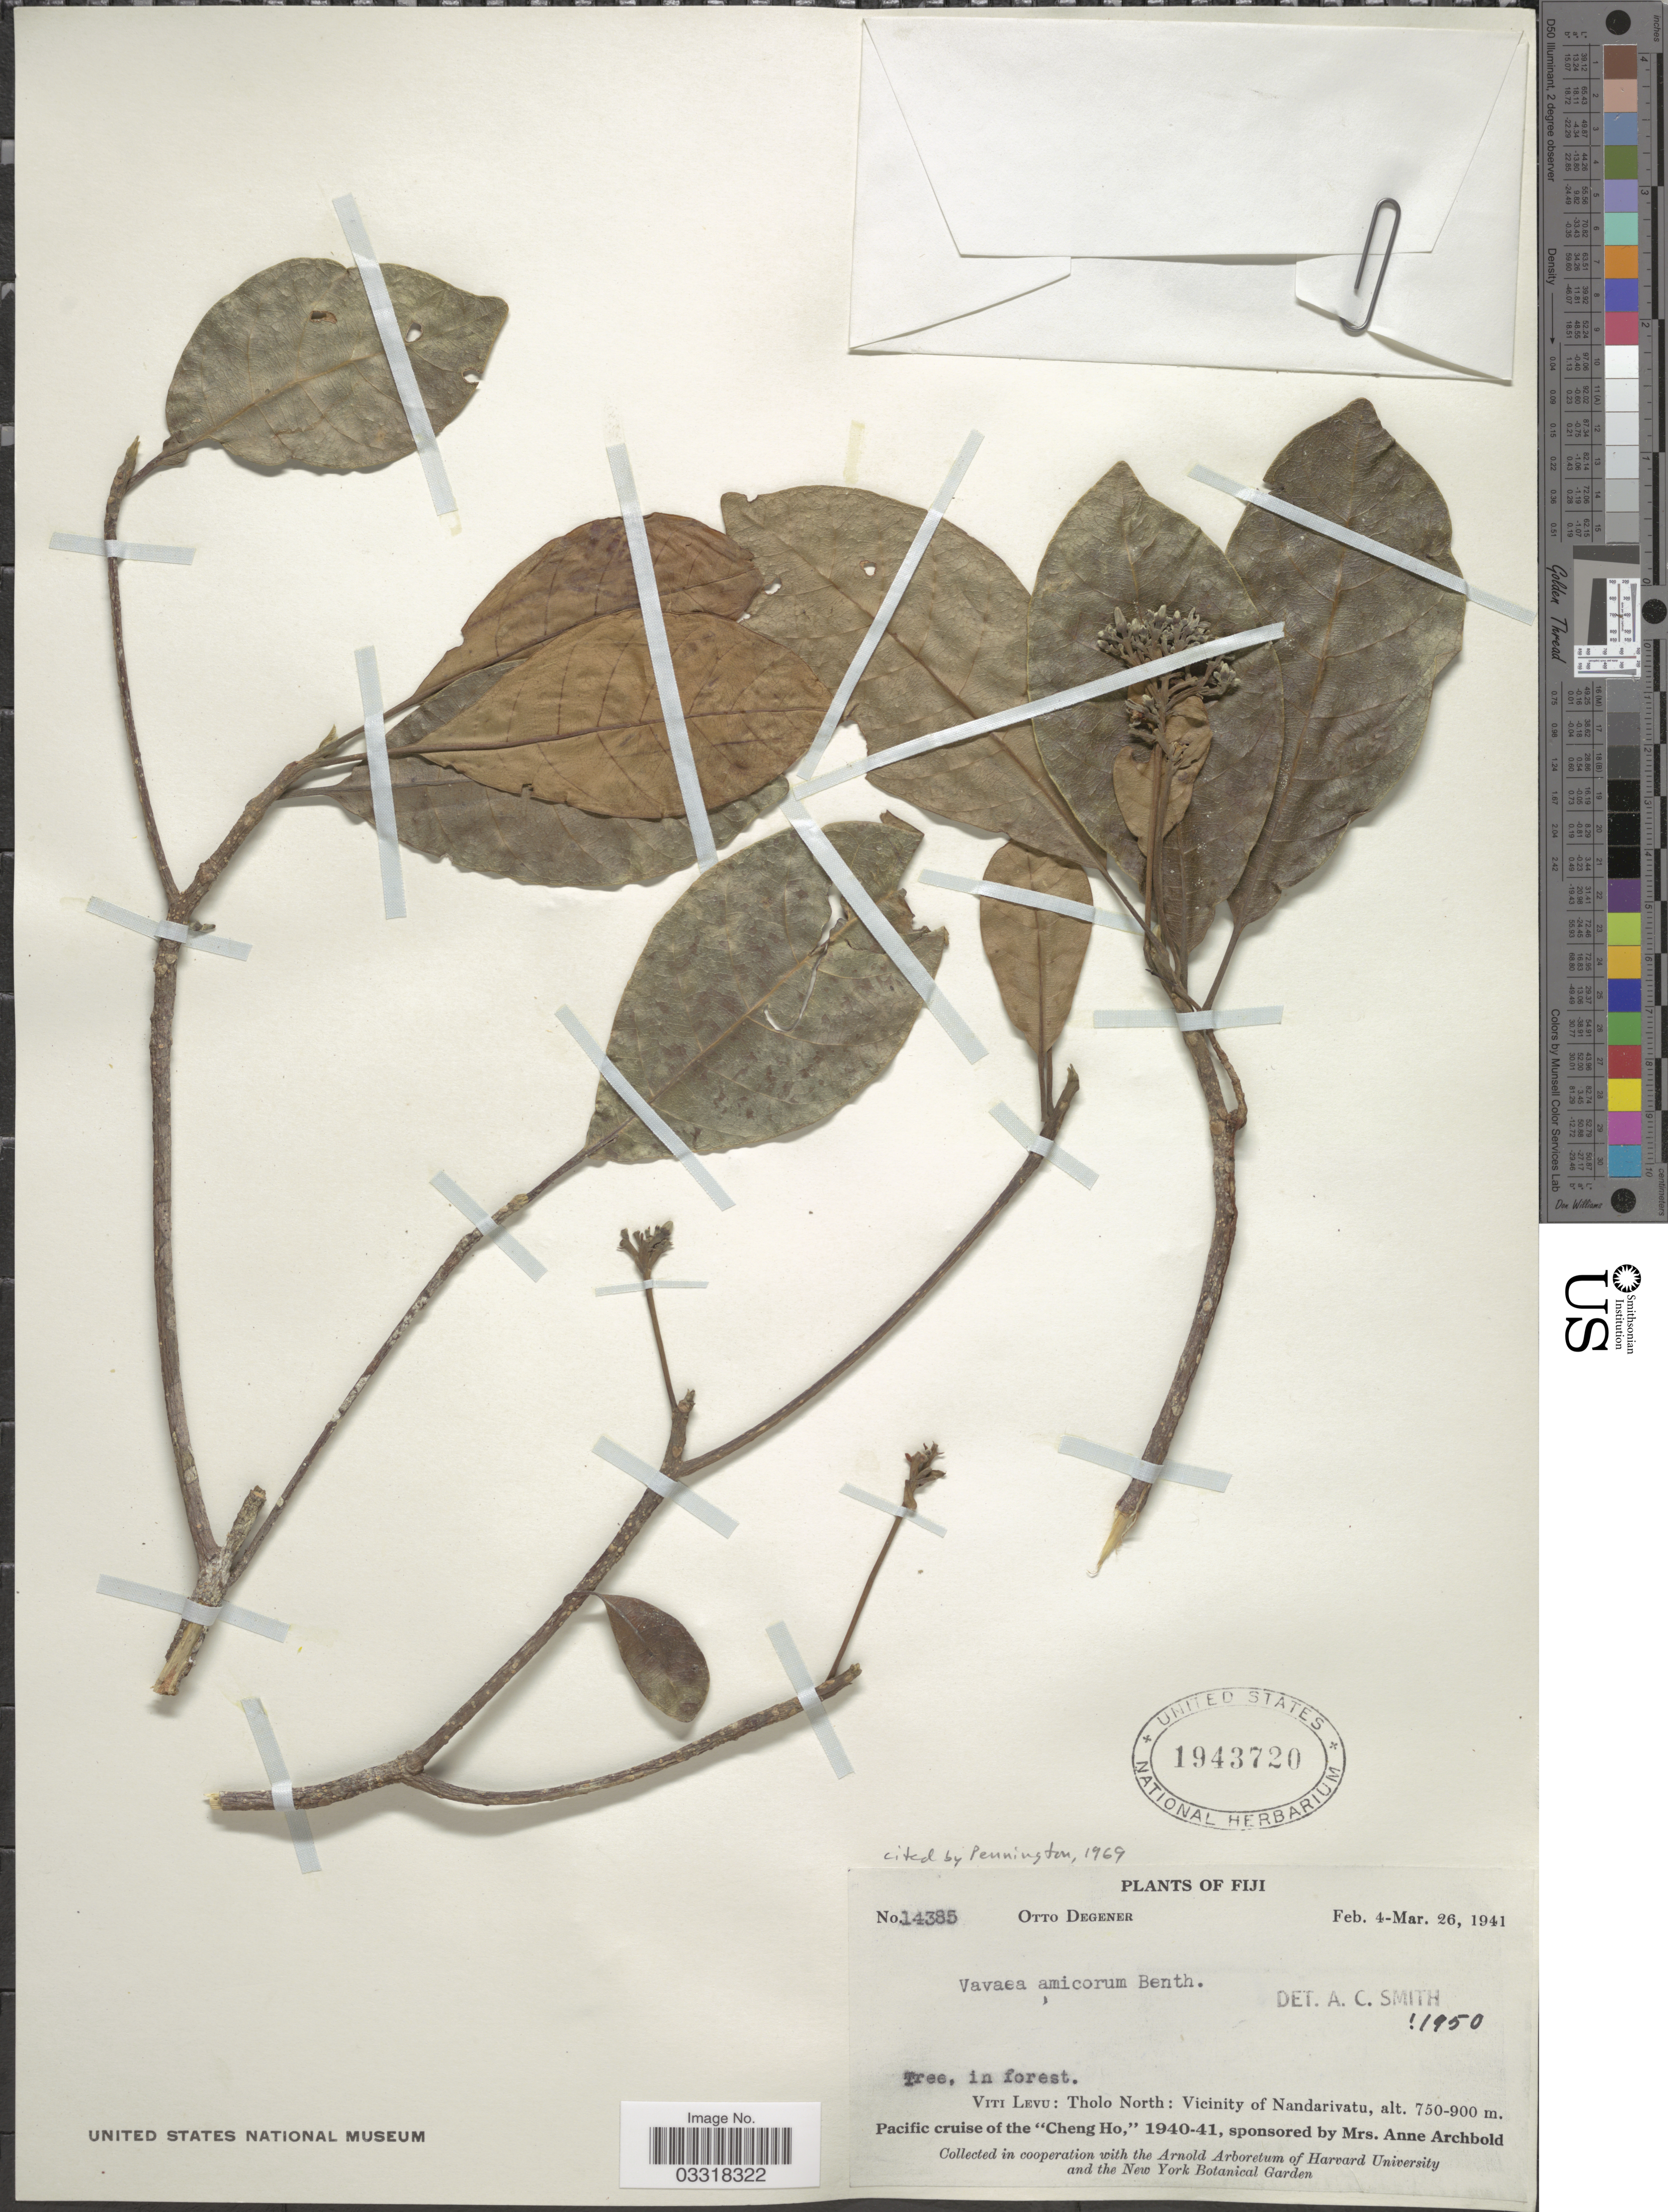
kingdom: Plantae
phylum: Tracheophyta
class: Magnoliopsida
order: Sapindales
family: Meliaceae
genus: Vavaea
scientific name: Vavaea amicorum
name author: Benth.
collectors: O. Degener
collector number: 14385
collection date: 1941-02-04/1941-03-26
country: Fiji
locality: Viti Levu: Tholo North: Vicinity of Nandarivatu.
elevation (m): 750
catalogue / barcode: US 1943720